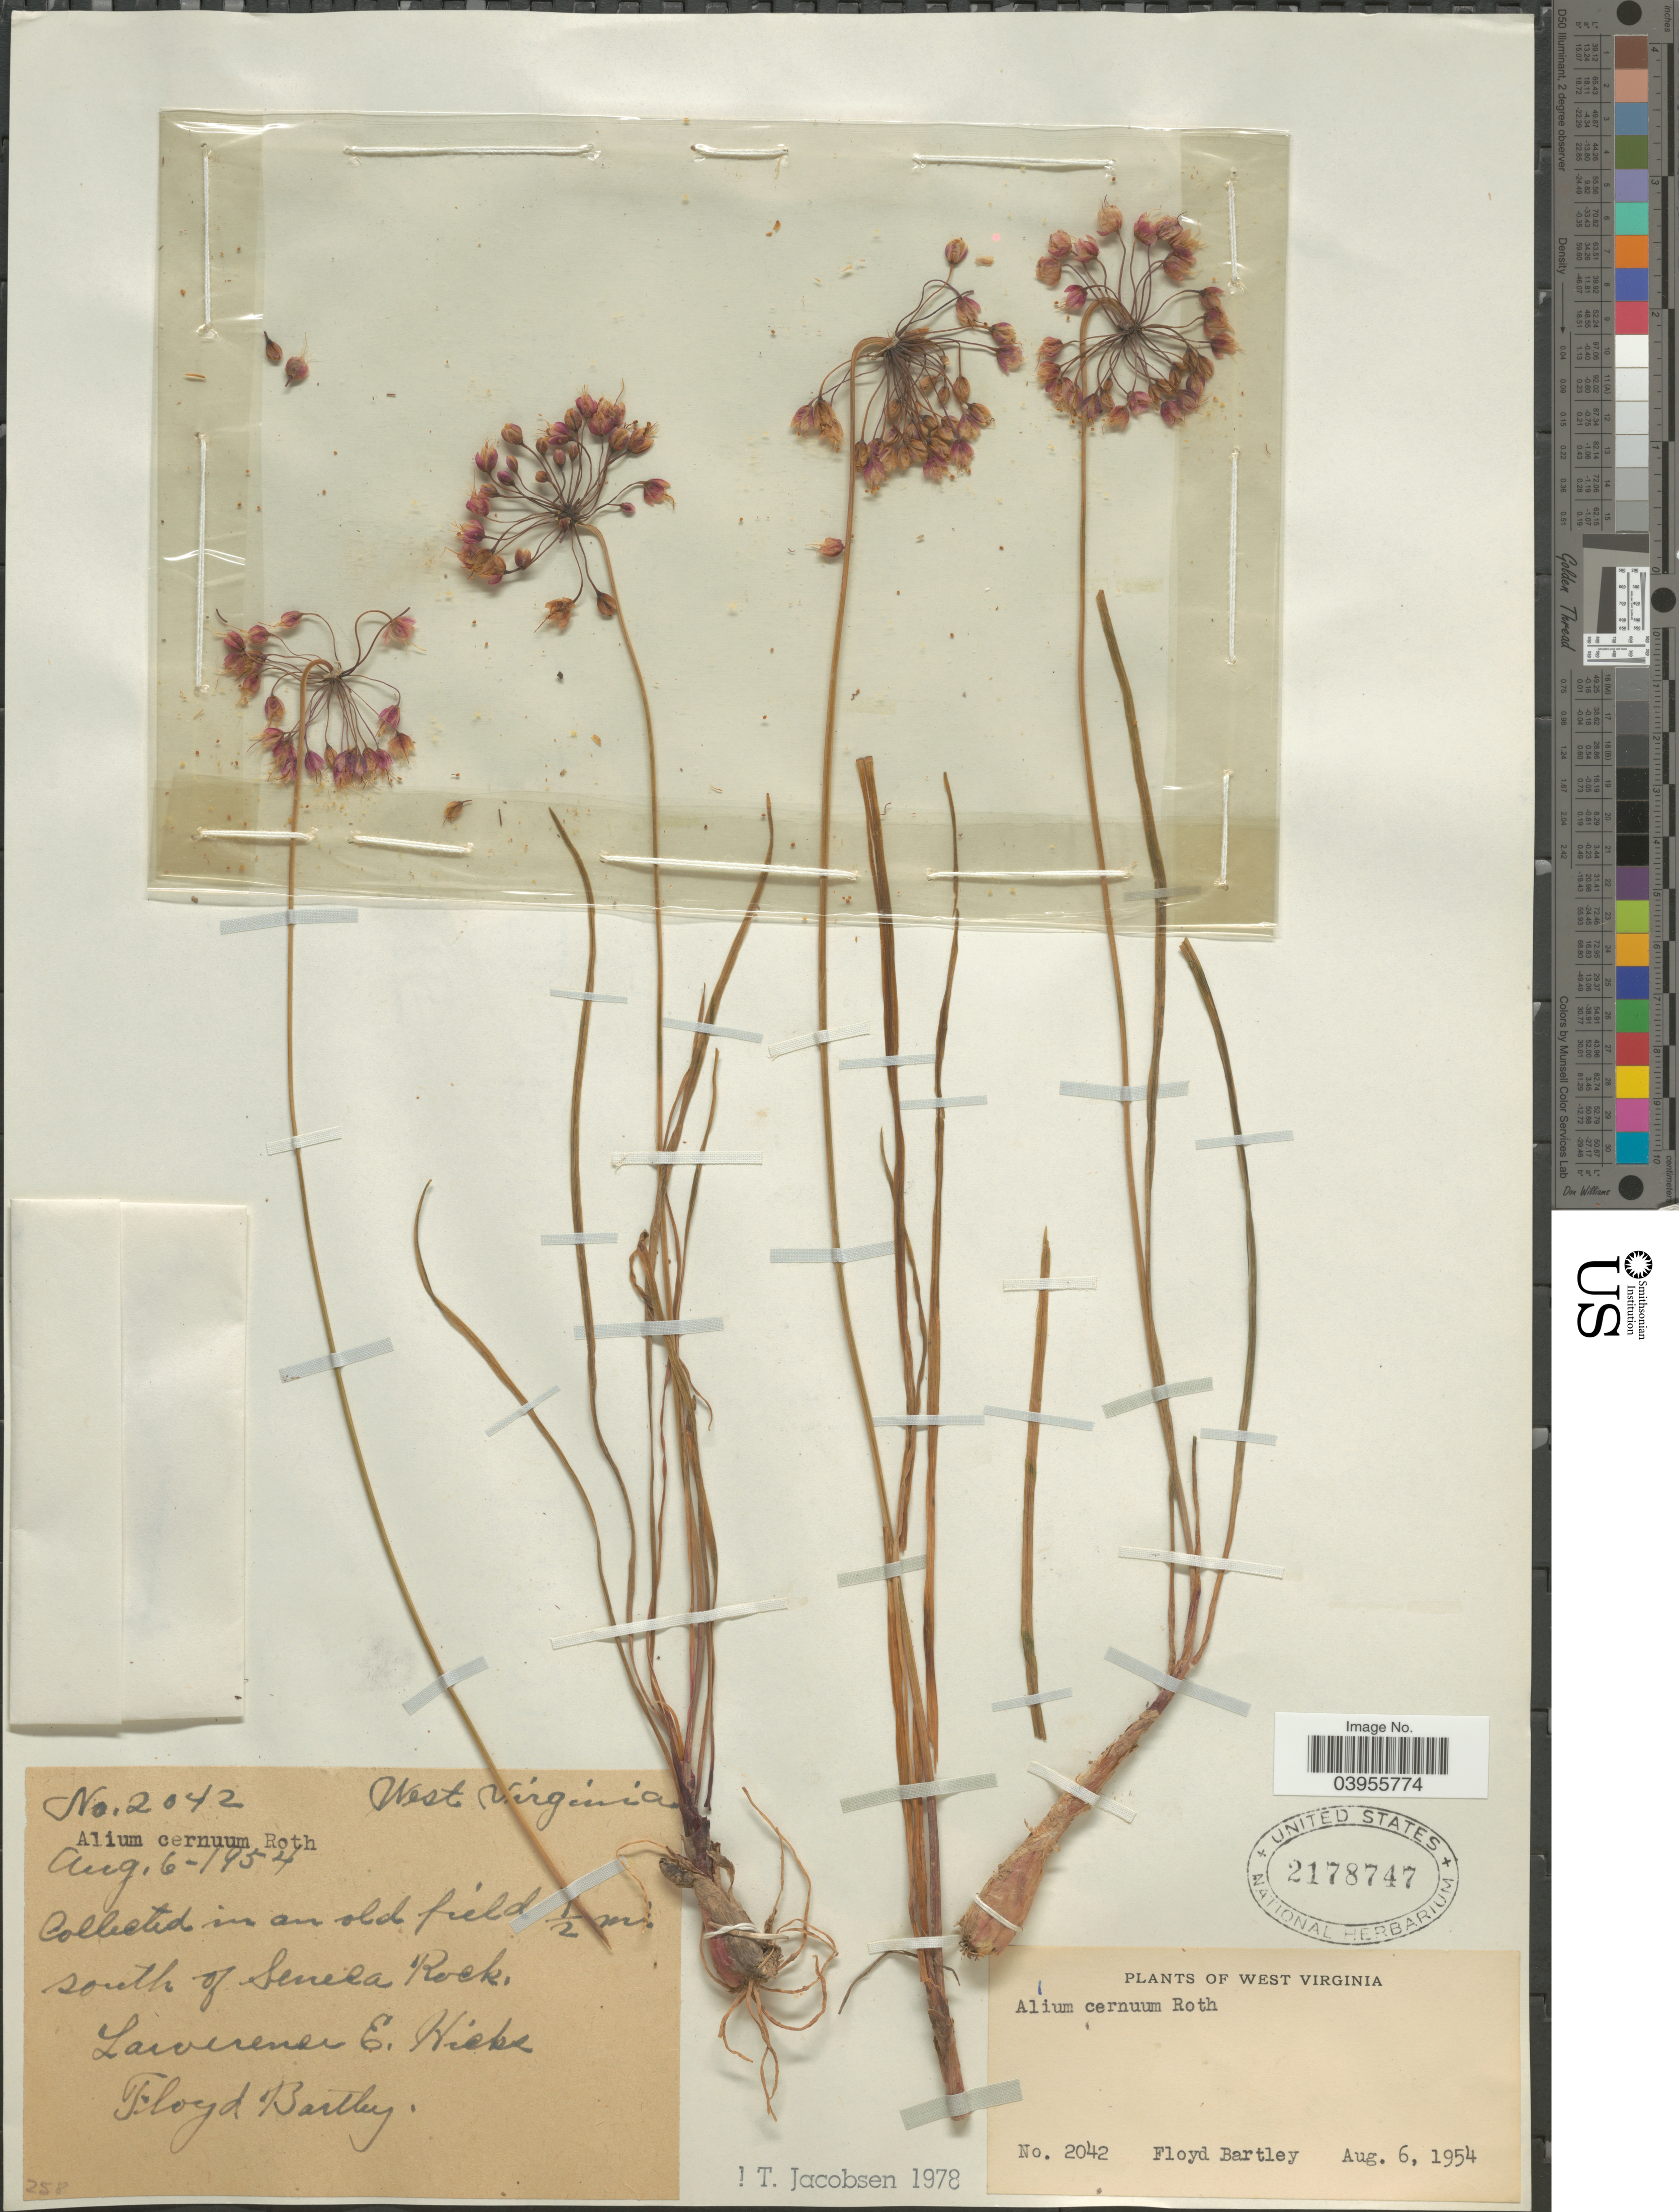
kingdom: Plantae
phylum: Tracheophyta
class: Liliopsida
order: Asparagales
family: Amaryllidaceae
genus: Allium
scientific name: Allium cernuum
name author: Roth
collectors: L. E. Hicks & F. Bartley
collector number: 2042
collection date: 1954-08-06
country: United States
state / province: West Virginia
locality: In an old field ½ mi south of Seneca Rock.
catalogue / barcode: US 2178747